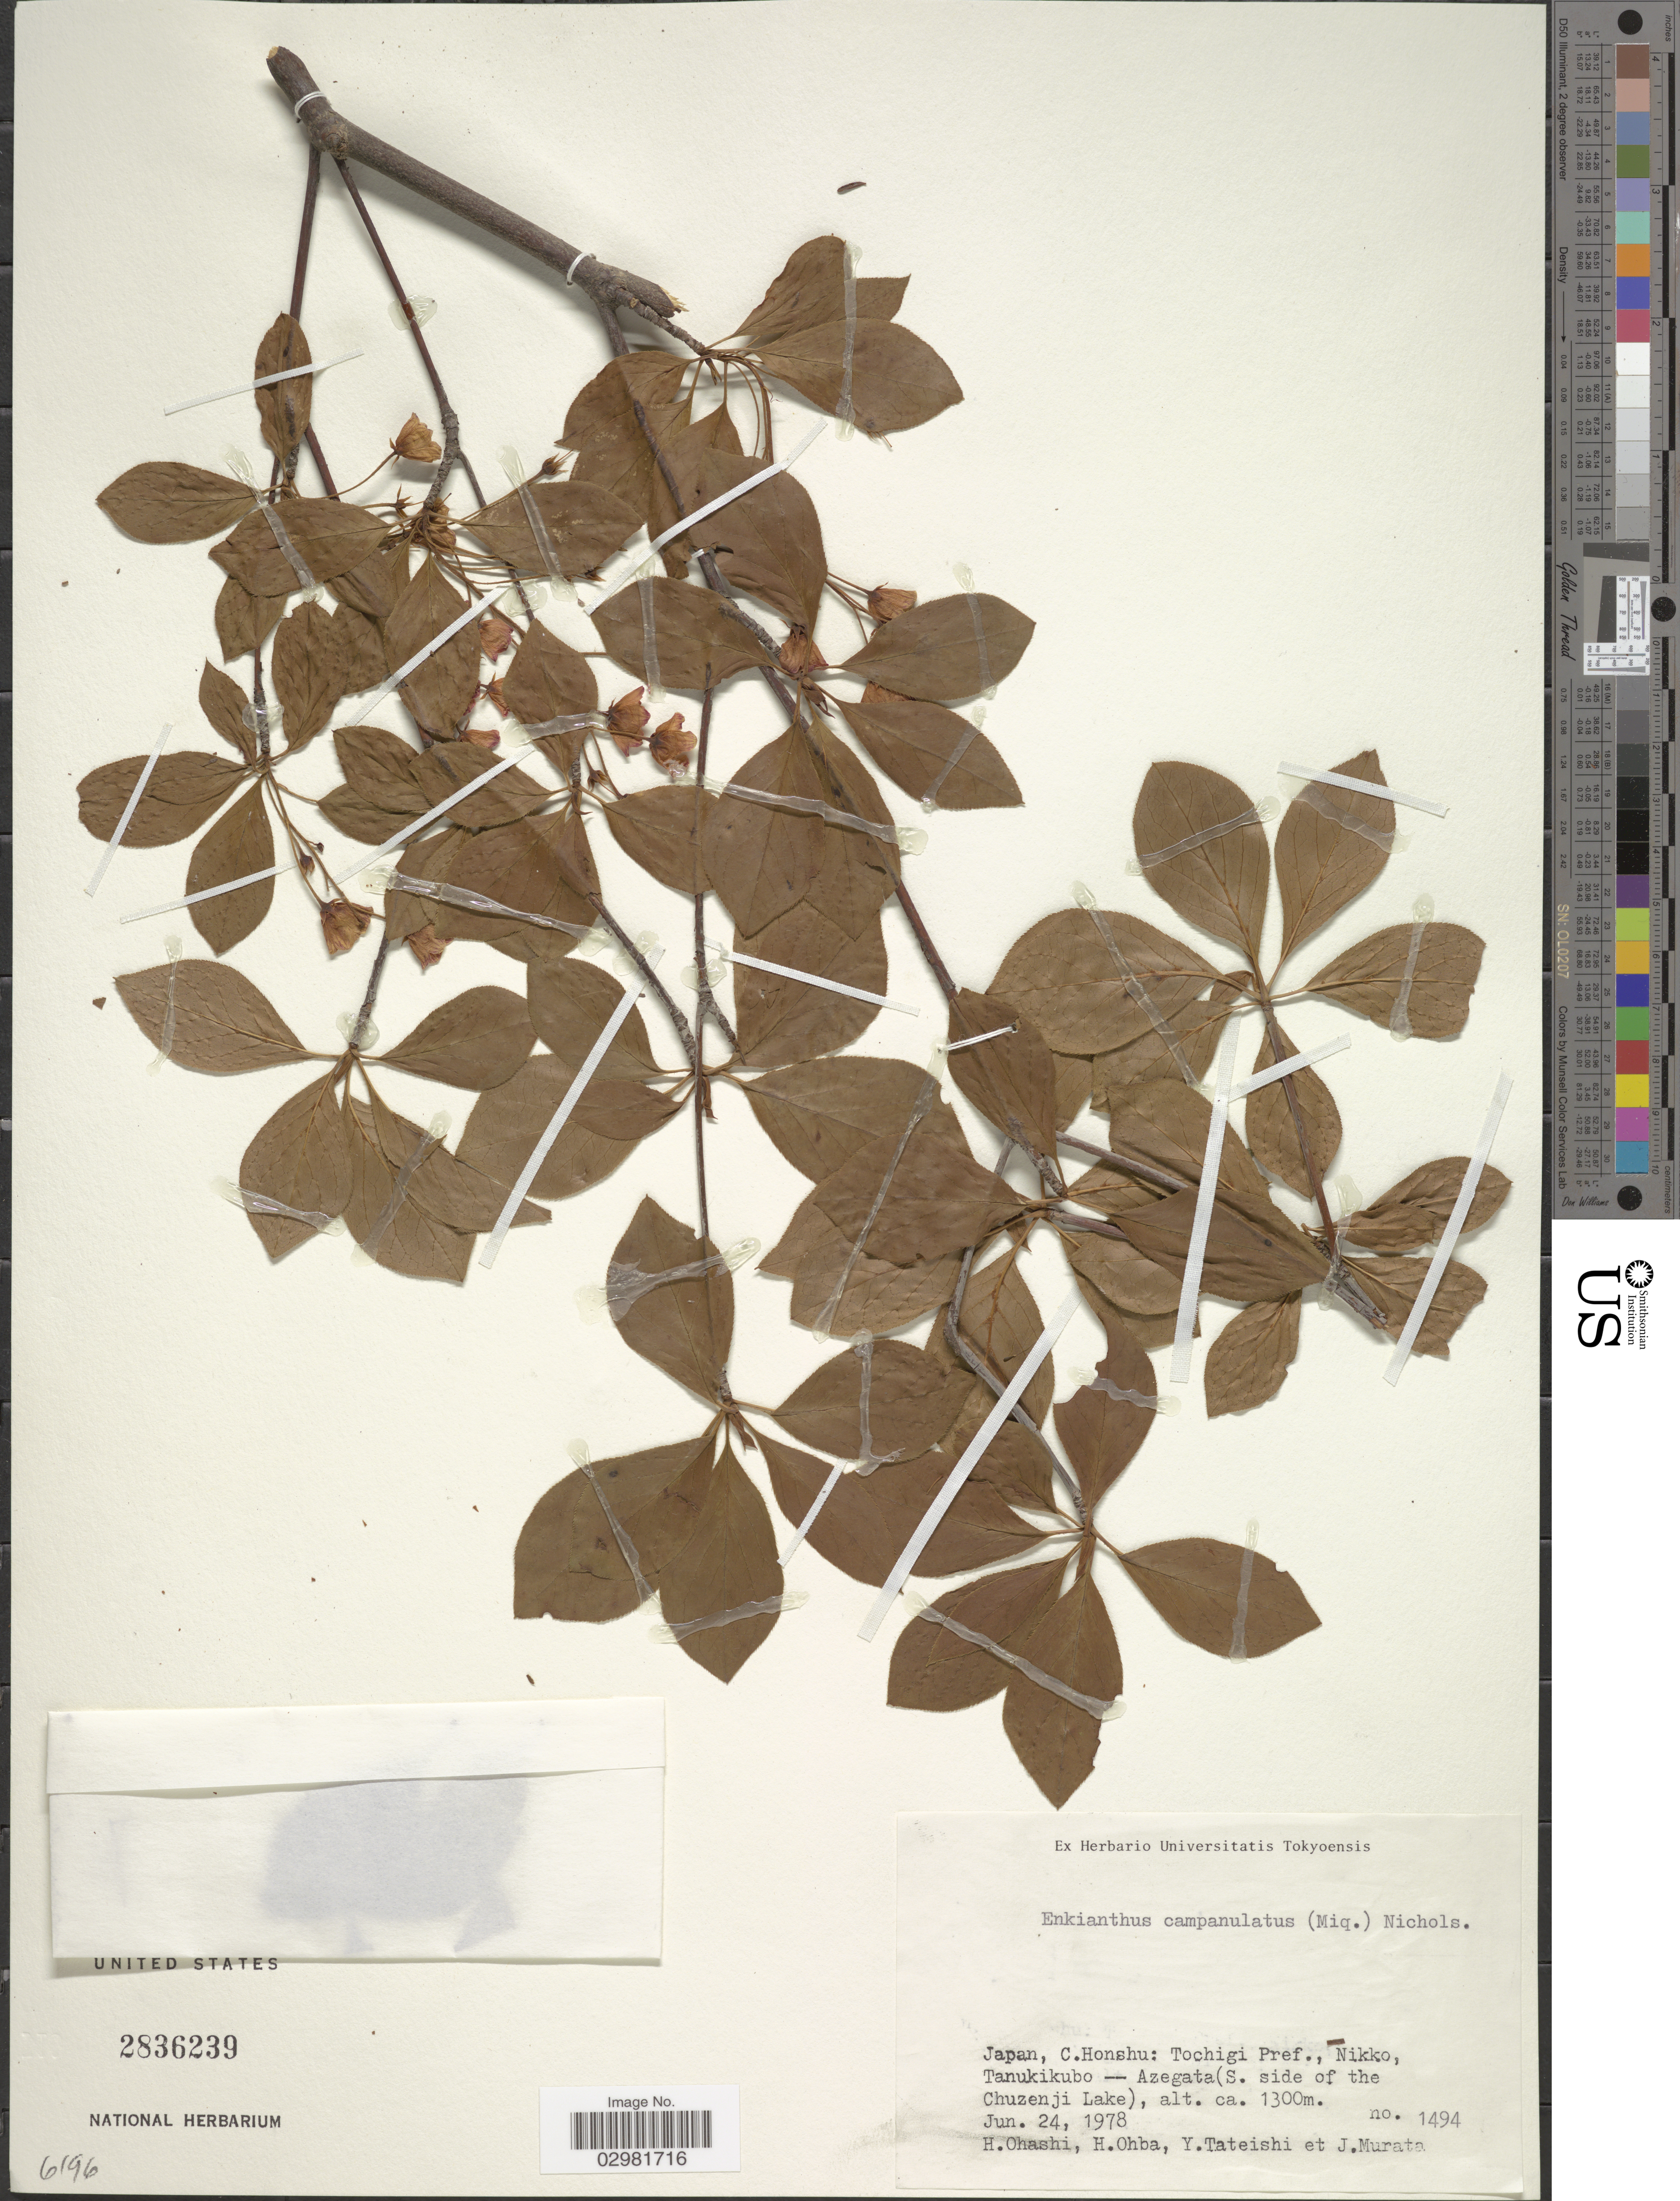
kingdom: Plantae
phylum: Tracheophyta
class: Magnoliopsida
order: Ericales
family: Ericaceae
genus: Enkianthus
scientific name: Enkianthus campanulatus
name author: (Miq.) G. Nicholson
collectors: H. Ohashi, H. Ohba, Y. Tateishi & J. Murata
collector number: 1494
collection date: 1978-06-24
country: Japan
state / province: Totigi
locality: C. Honshu: Tochigi Pref., Nikko, Tanukikubo -- Azegata (S. side of the Chuzenji Lake).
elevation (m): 1300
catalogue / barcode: US 2836239